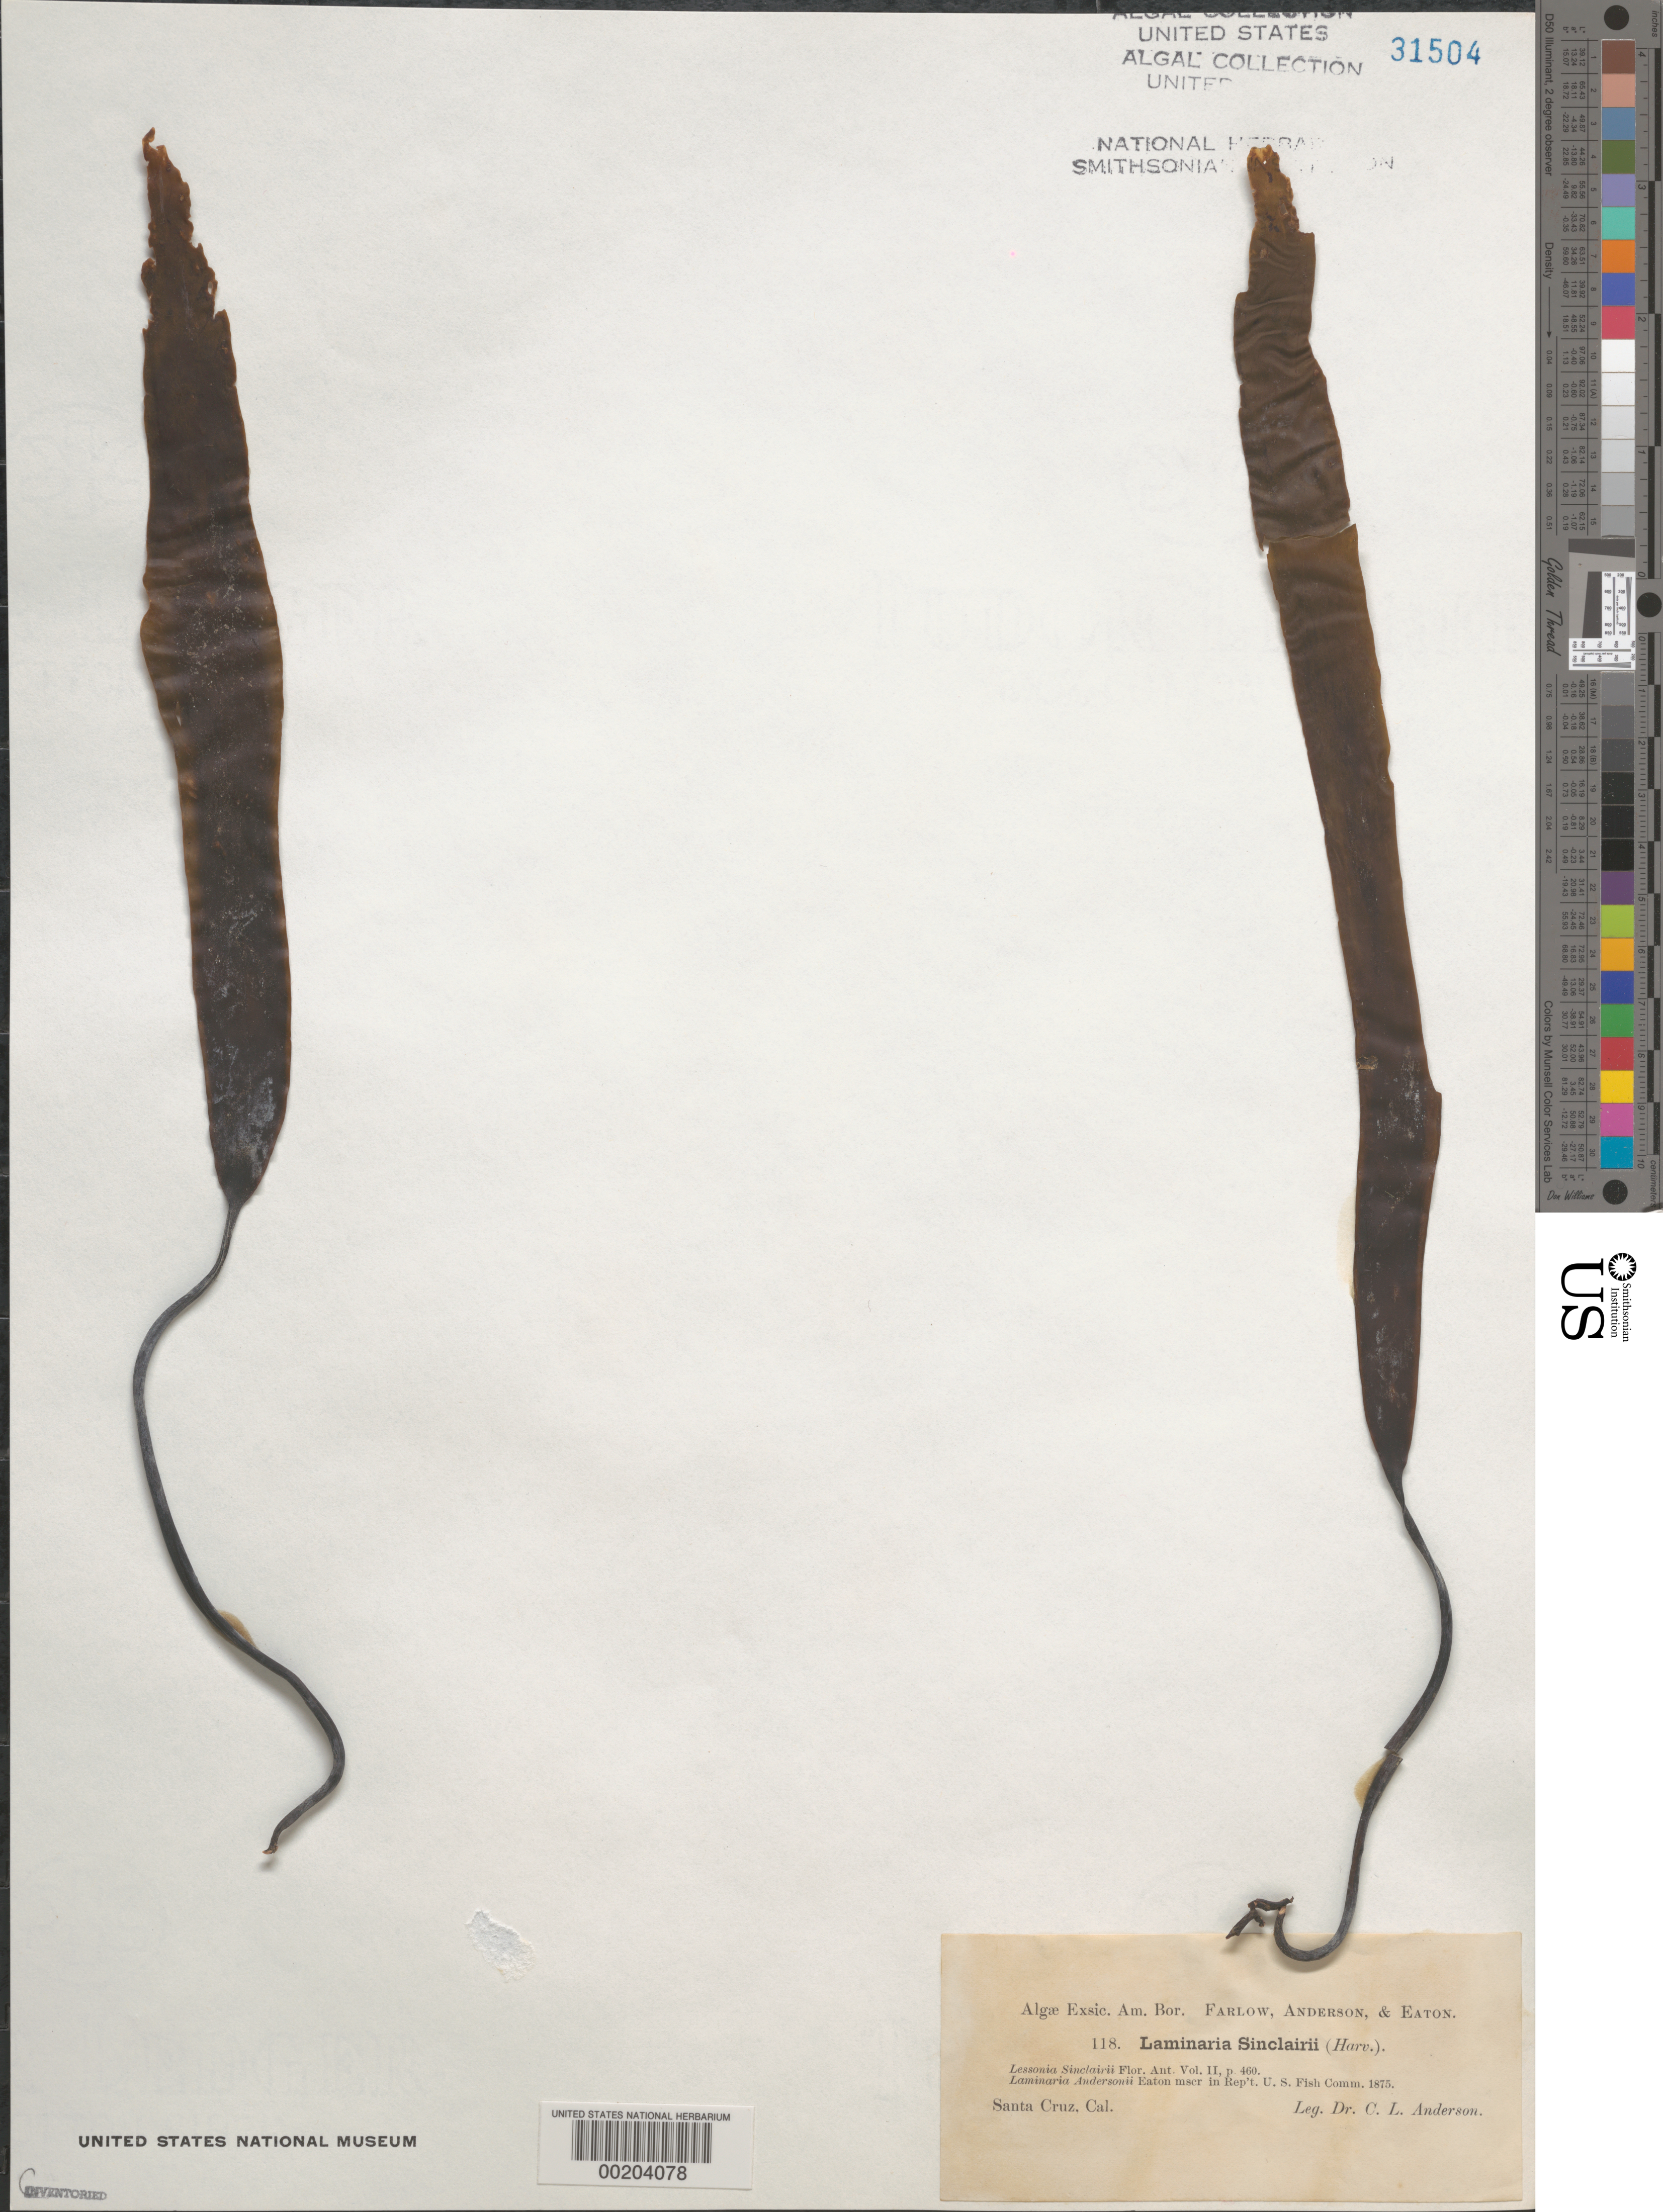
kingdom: Chromista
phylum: Ochrophyta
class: Phaeophyceae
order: Laminariales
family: Laminariaceae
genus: Laminaria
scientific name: Laminaria sinclairii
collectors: C. L. Anderson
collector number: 118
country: United States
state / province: California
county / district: Santa Cruz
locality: Santa Cruz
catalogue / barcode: US 31504